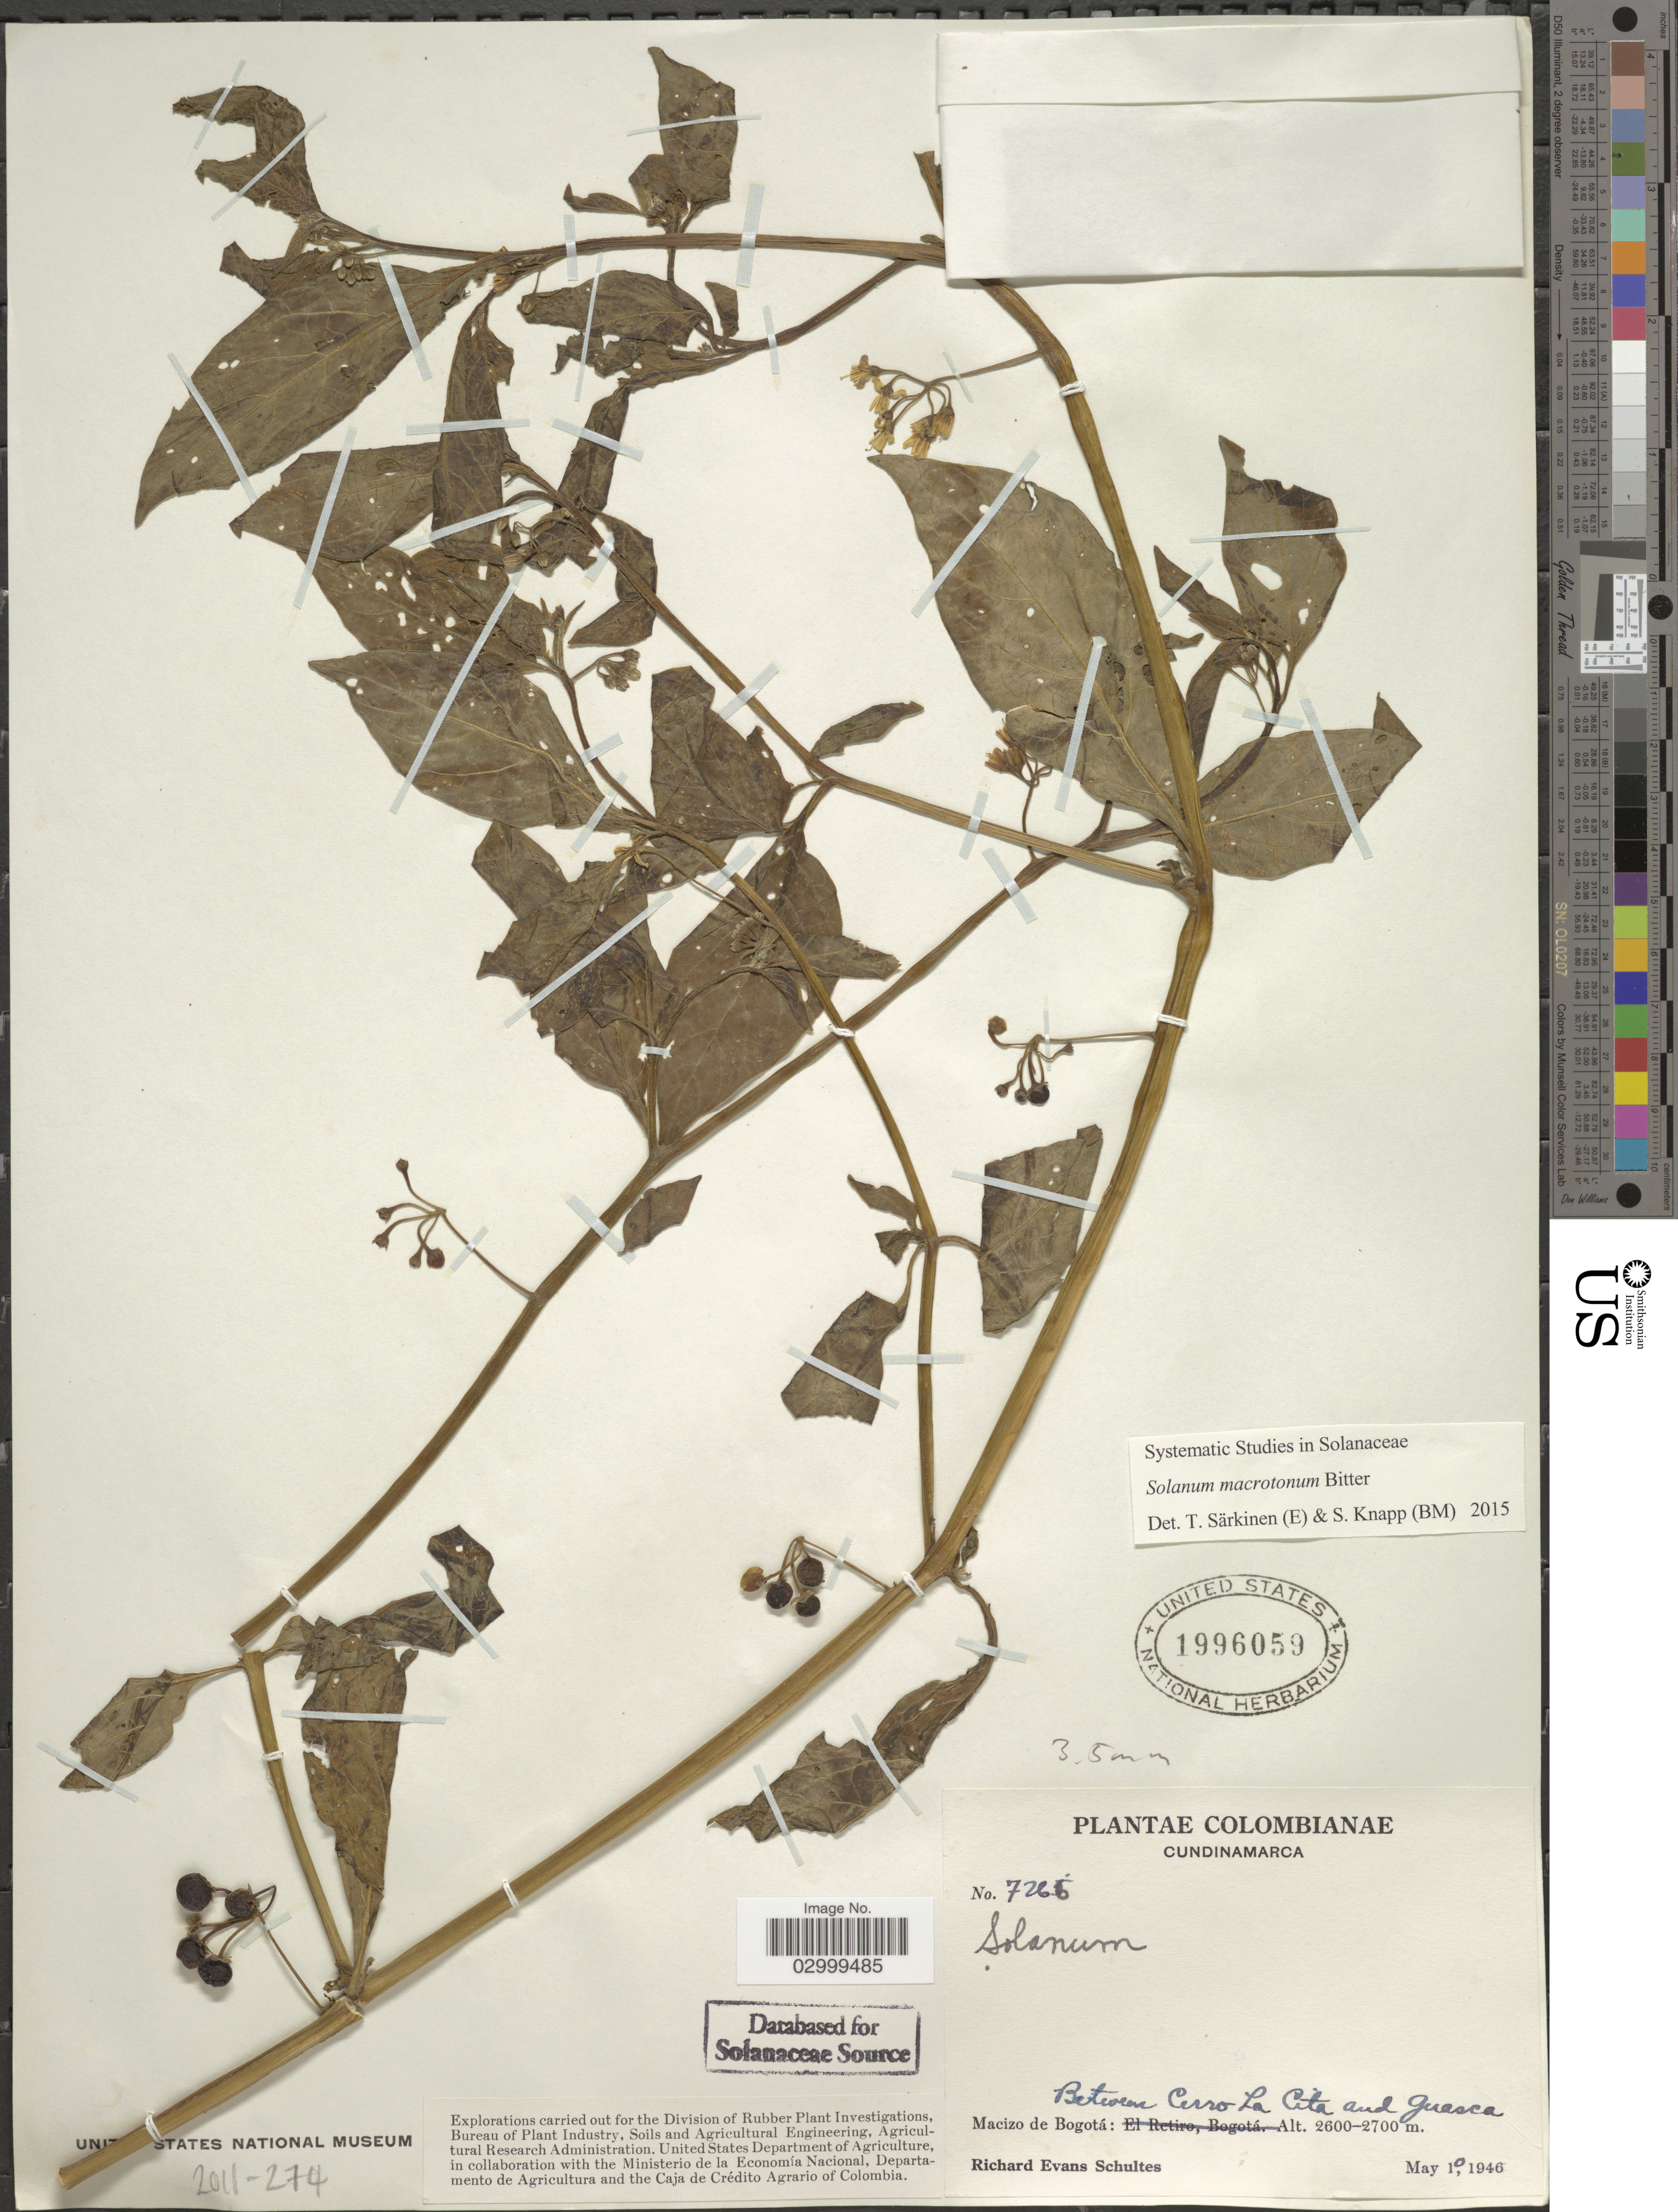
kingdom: Plantae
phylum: Tracheophyta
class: Magnoliopsida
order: Solanales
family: Solanaceae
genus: Solanum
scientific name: Solanum macrotonum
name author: Bitter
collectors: R. E. Schultes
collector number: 7266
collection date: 1946-05-10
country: Colombia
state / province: Cundinamarca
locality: Macizo de Bogotá: Between Cerro La Cita and Guasca.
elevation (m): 2600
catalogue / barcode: US 1996059